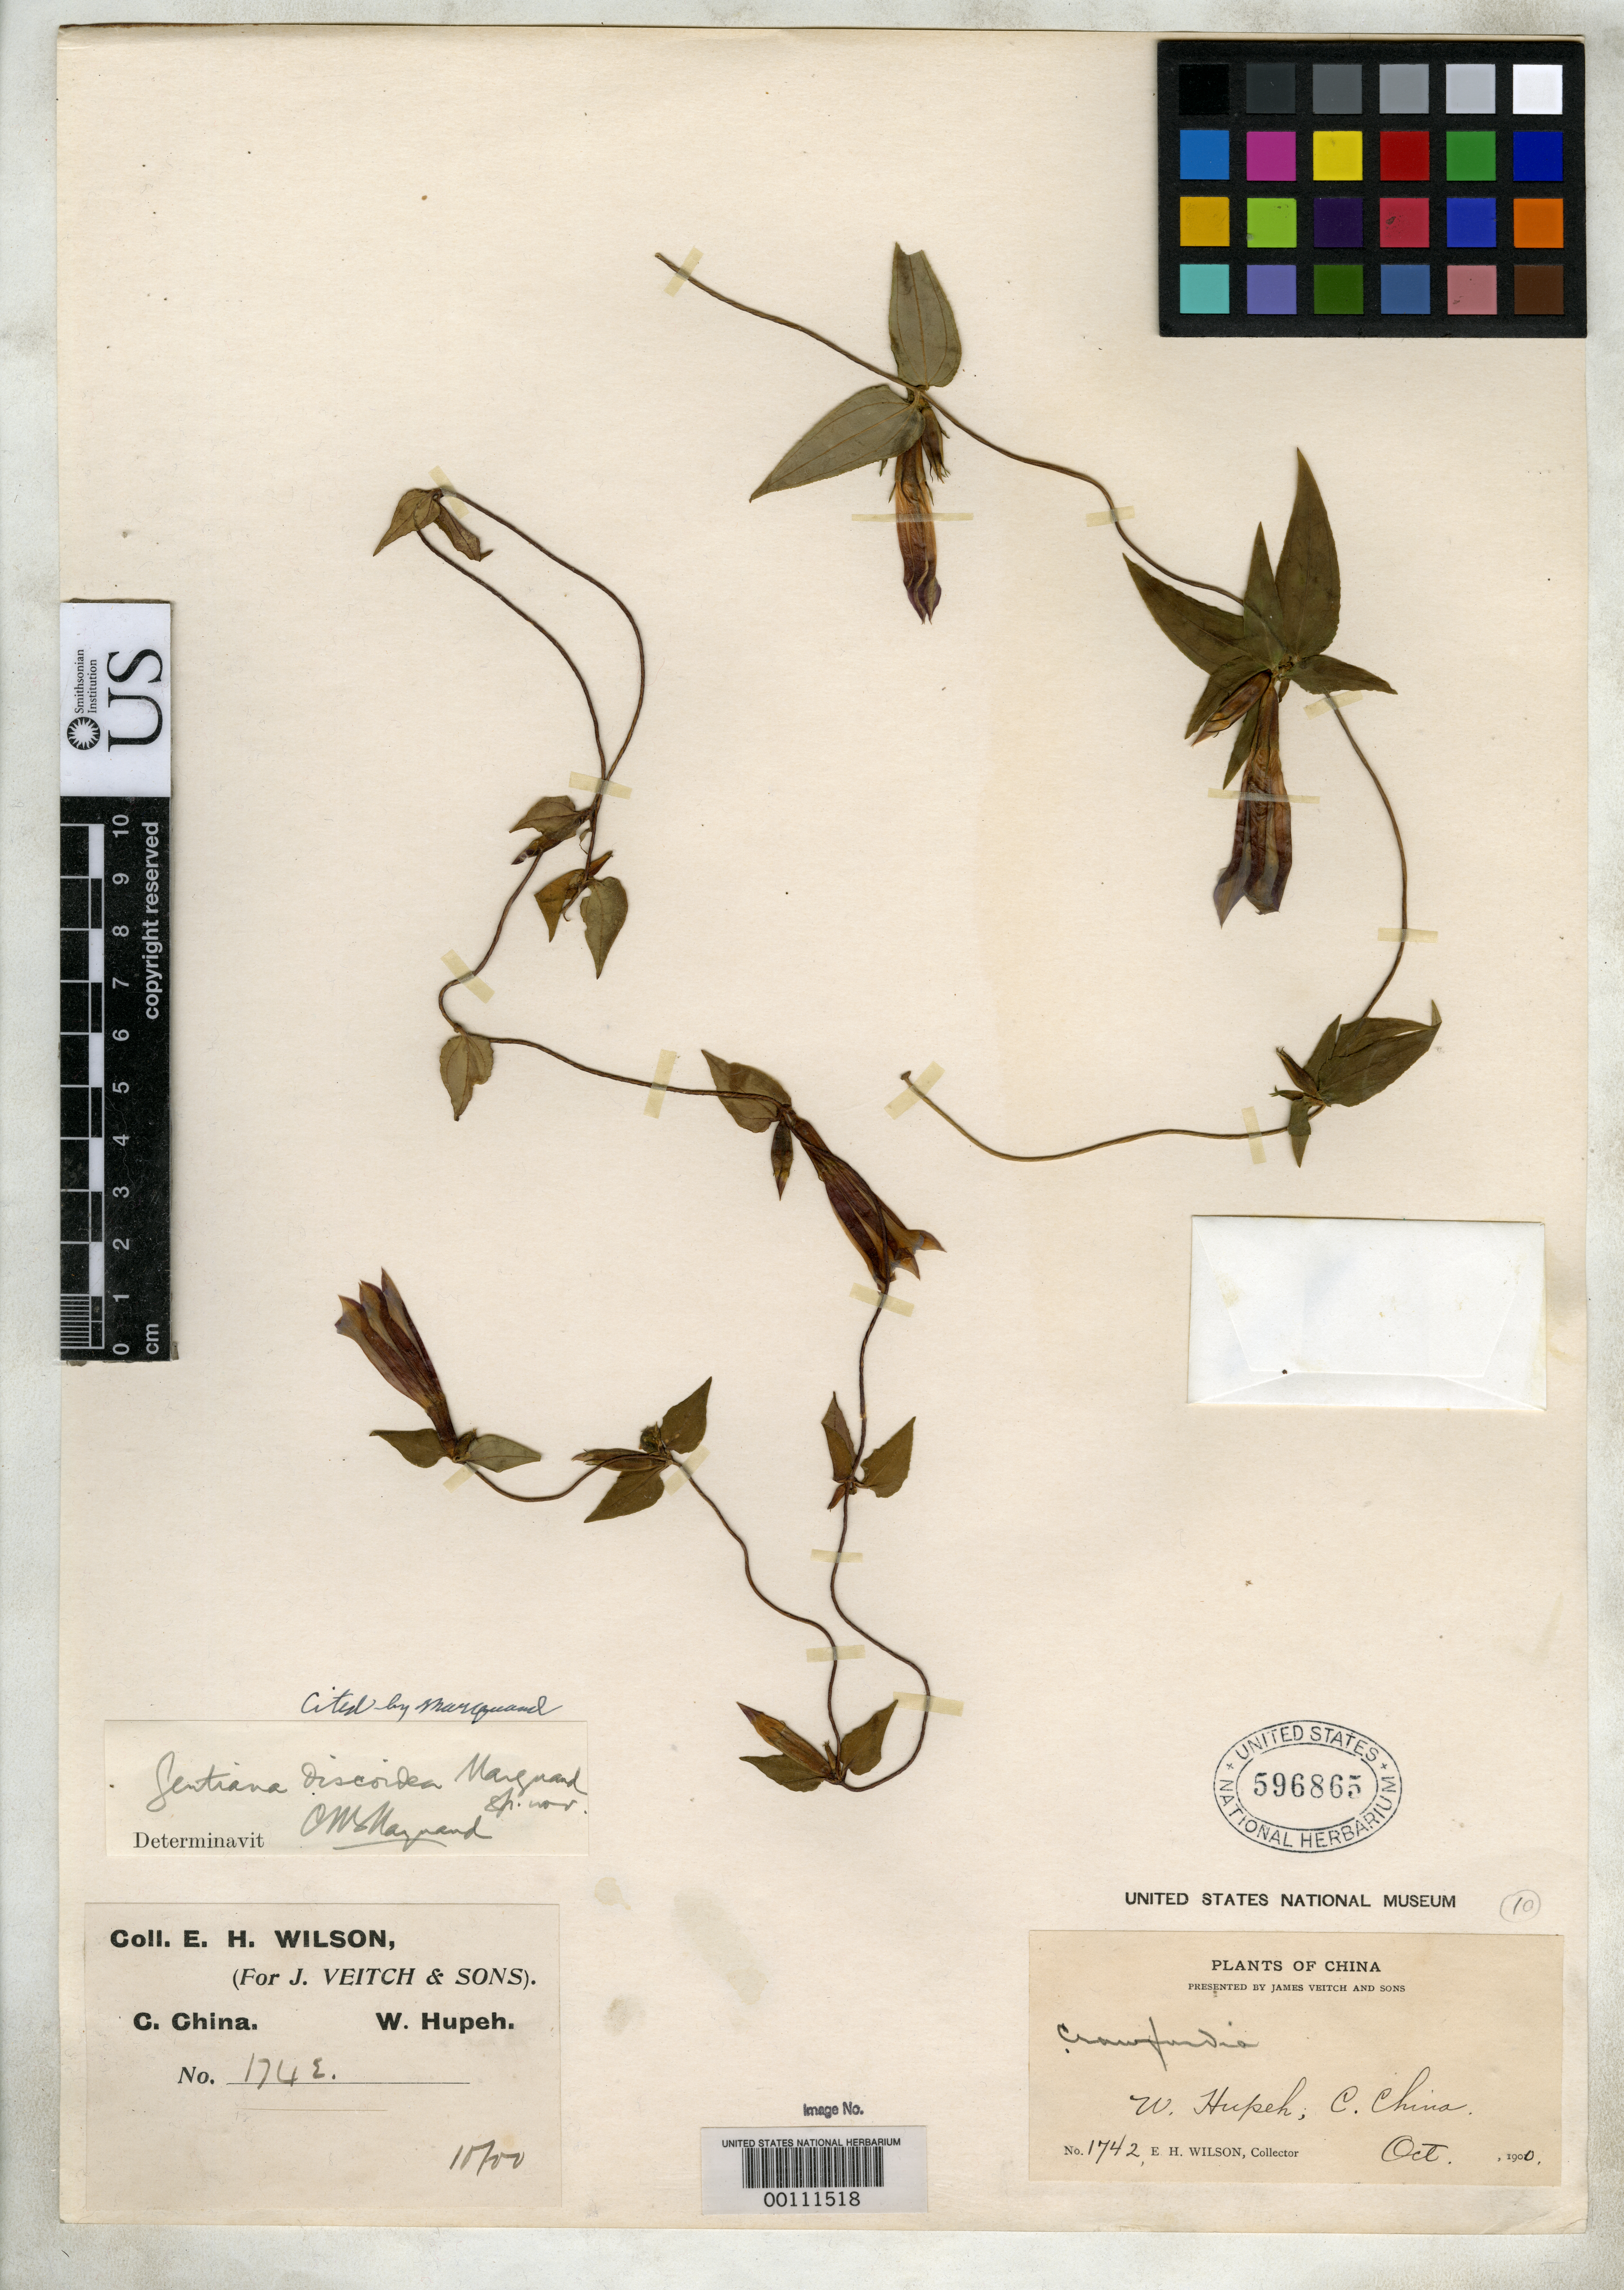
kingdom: Plantae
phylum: Tracheophyta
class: Magnoliopsida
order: Gentianales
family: Gentianaceae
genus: Gentiana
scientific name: Gentiana discoidea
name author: C. Marquand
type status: Isotype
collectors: E. H. Wilson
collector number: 1742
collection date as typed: Oct 1900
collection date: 1900-10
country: China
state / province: Hubei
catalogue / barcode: US 596865